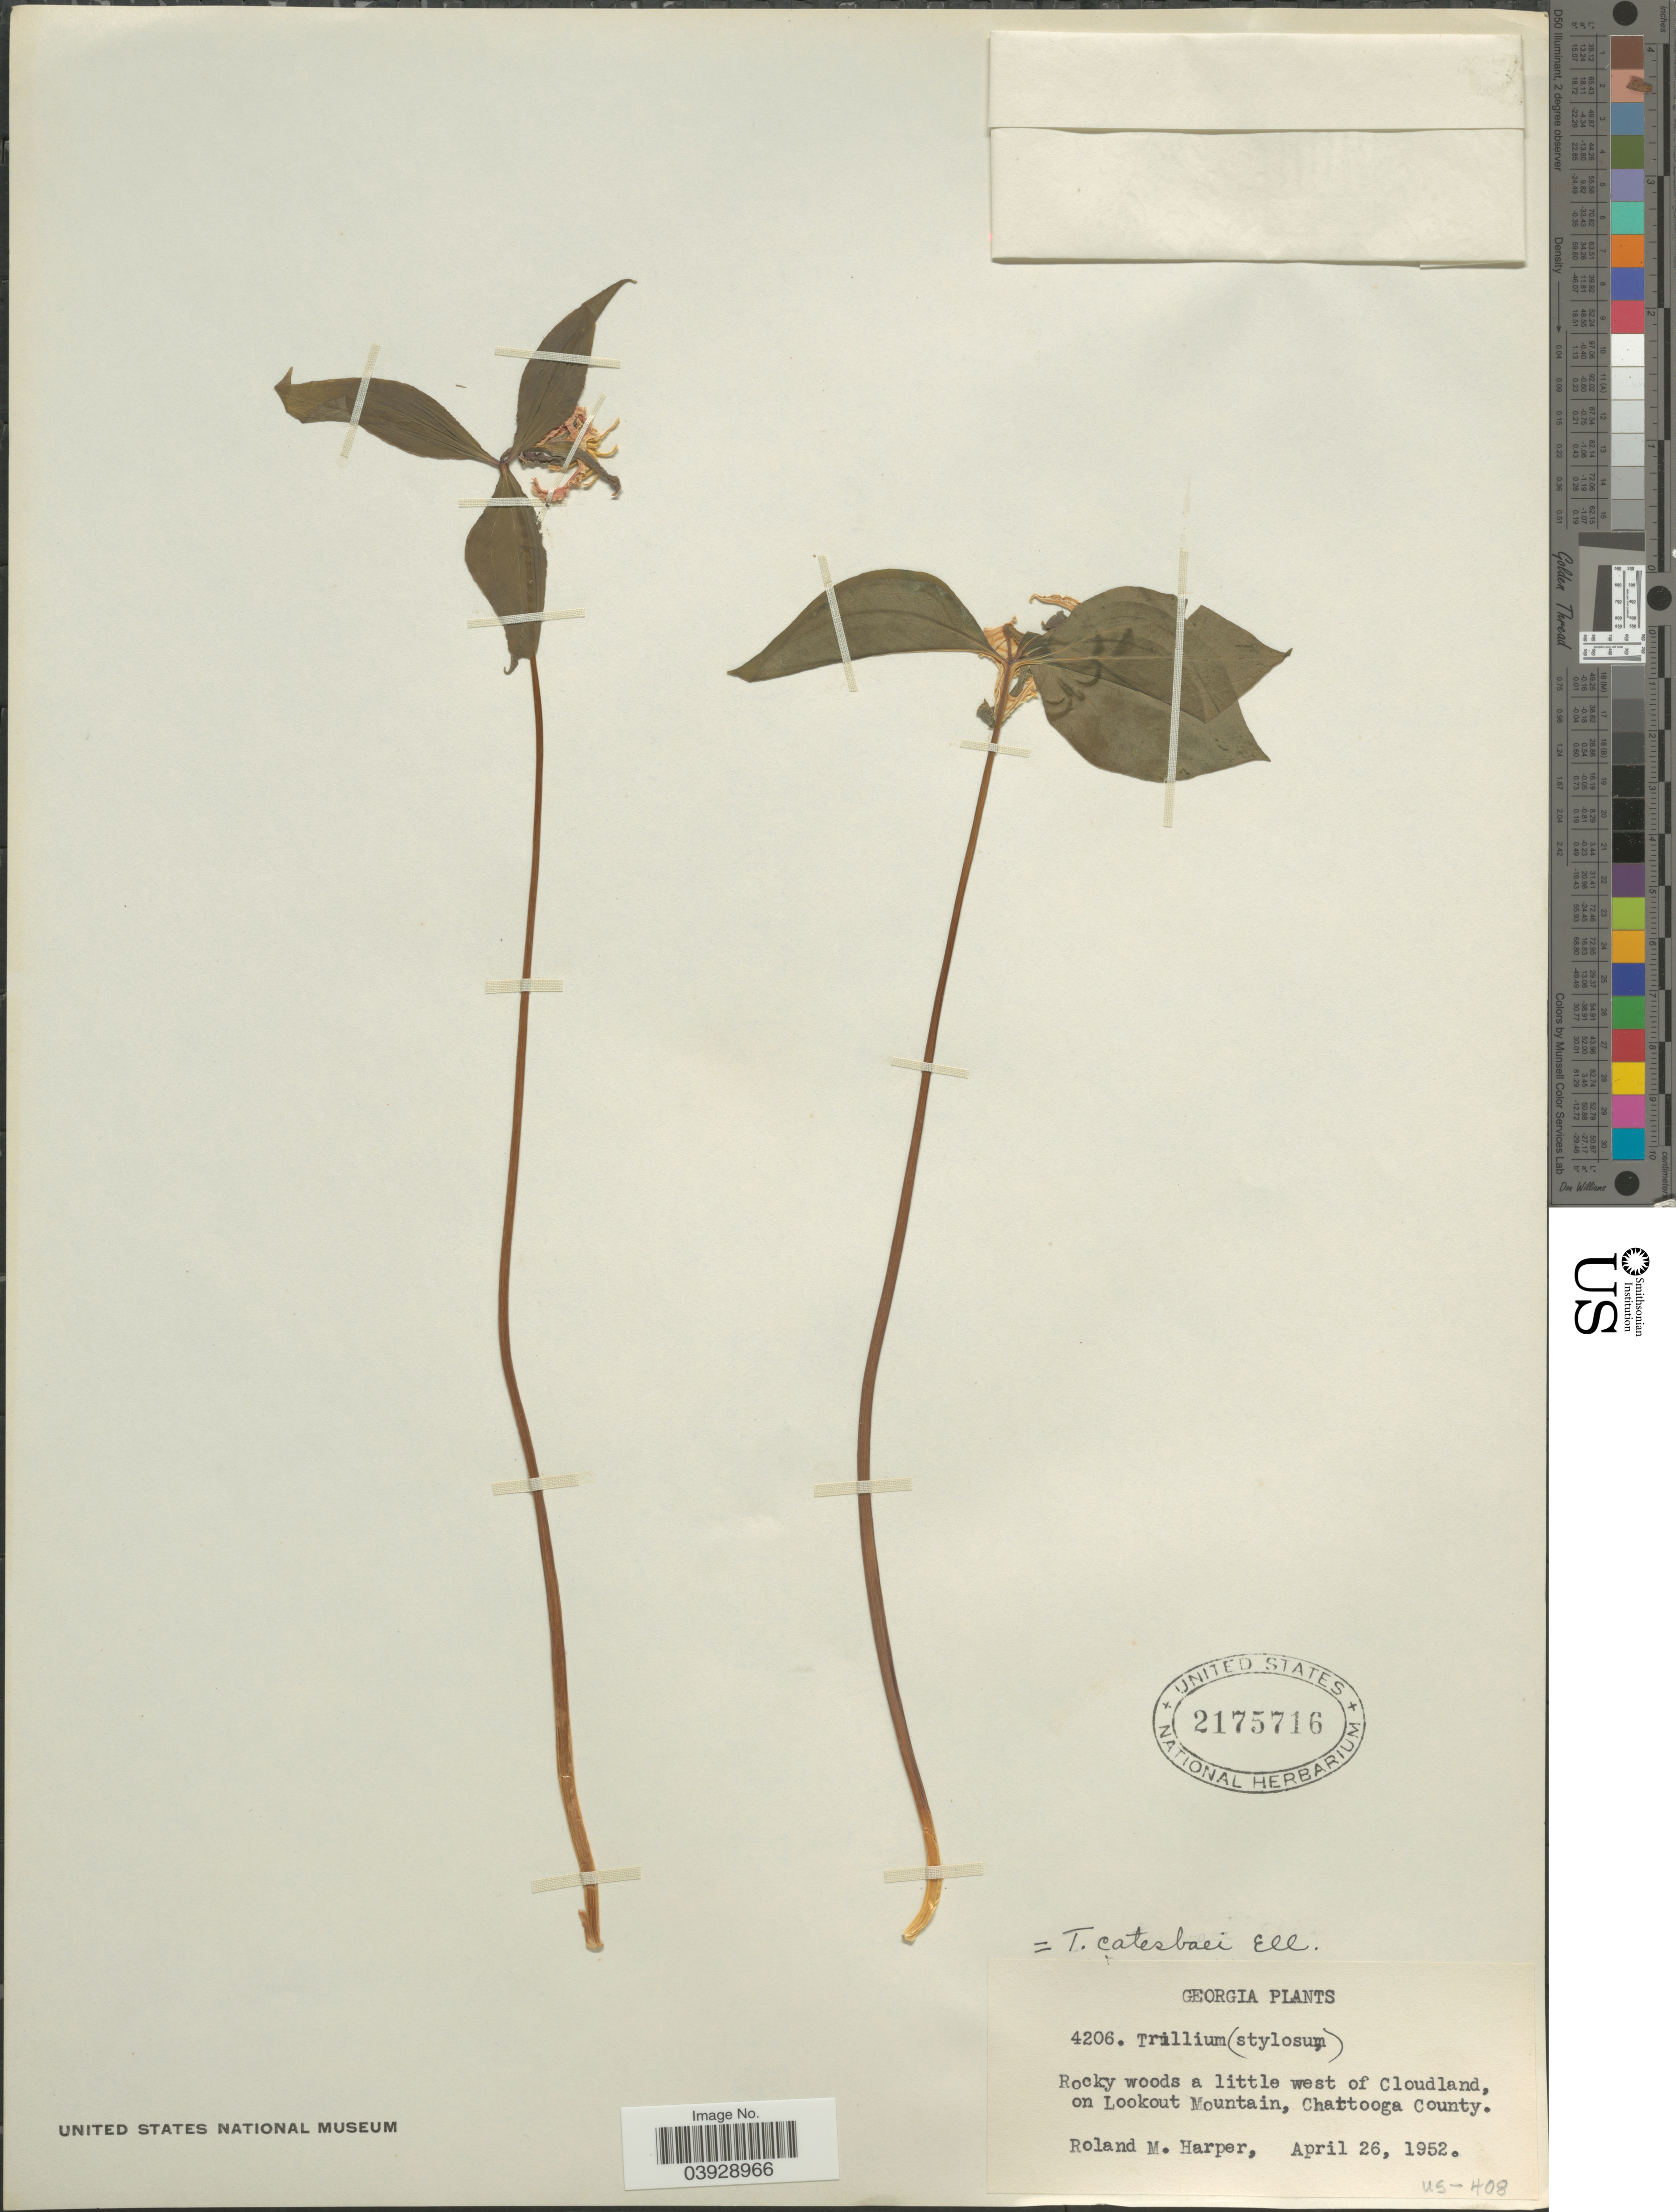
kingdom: Plantae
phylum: Tracheophyta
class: Liliopsida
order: Liliales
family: Melanthiaceae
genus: Trillium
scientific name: Trillium catesbaei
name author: Elliott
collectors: R. M. Harper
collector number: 4206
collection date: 1952-04-26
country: United States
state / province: Georgia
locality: A little west of Cloudland, on Lookout Mountain, Chattooga County.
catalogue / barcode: US 2175716